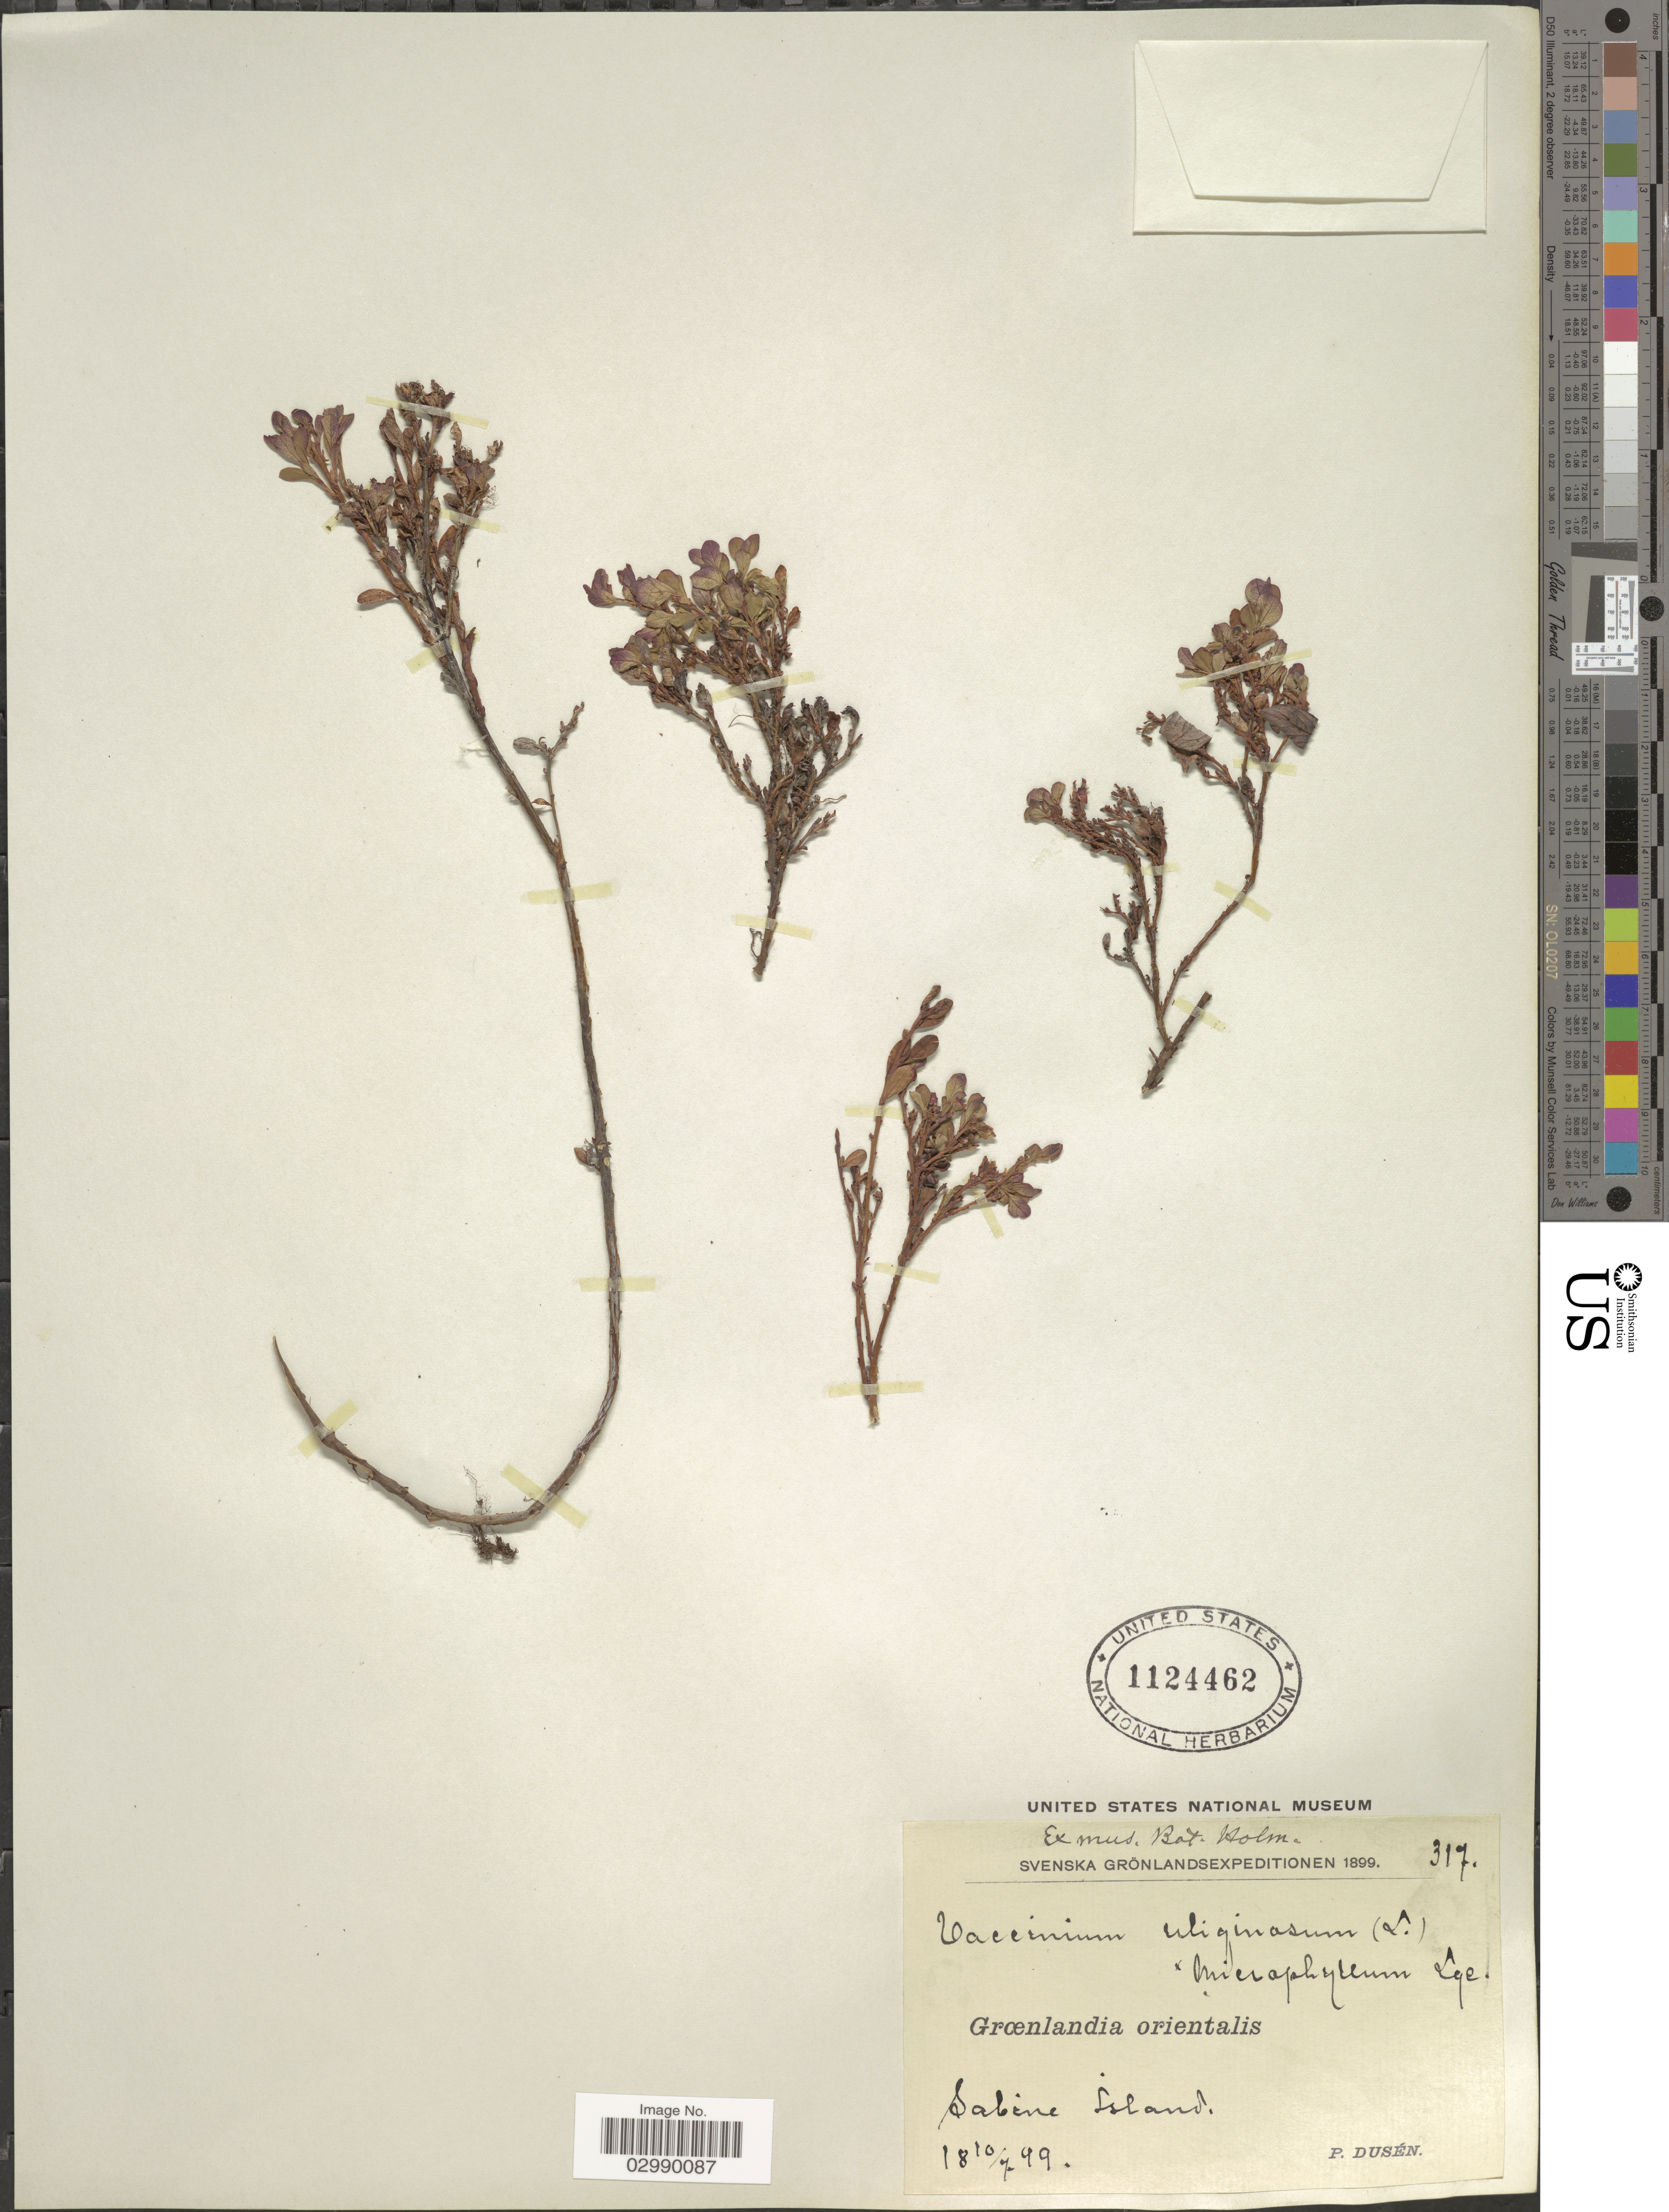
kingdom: Plantae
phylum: Tracheophyta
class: Magnoliopsida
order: Ericales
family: Ericaceae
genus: Vaccinium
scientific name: Vaccinium uliginosum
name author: L.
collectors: P. Dusén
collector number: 317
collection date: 1899-07-10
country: Greenland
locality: Groenlandia orientalis, Sabine Island.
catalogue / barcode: US 1124462